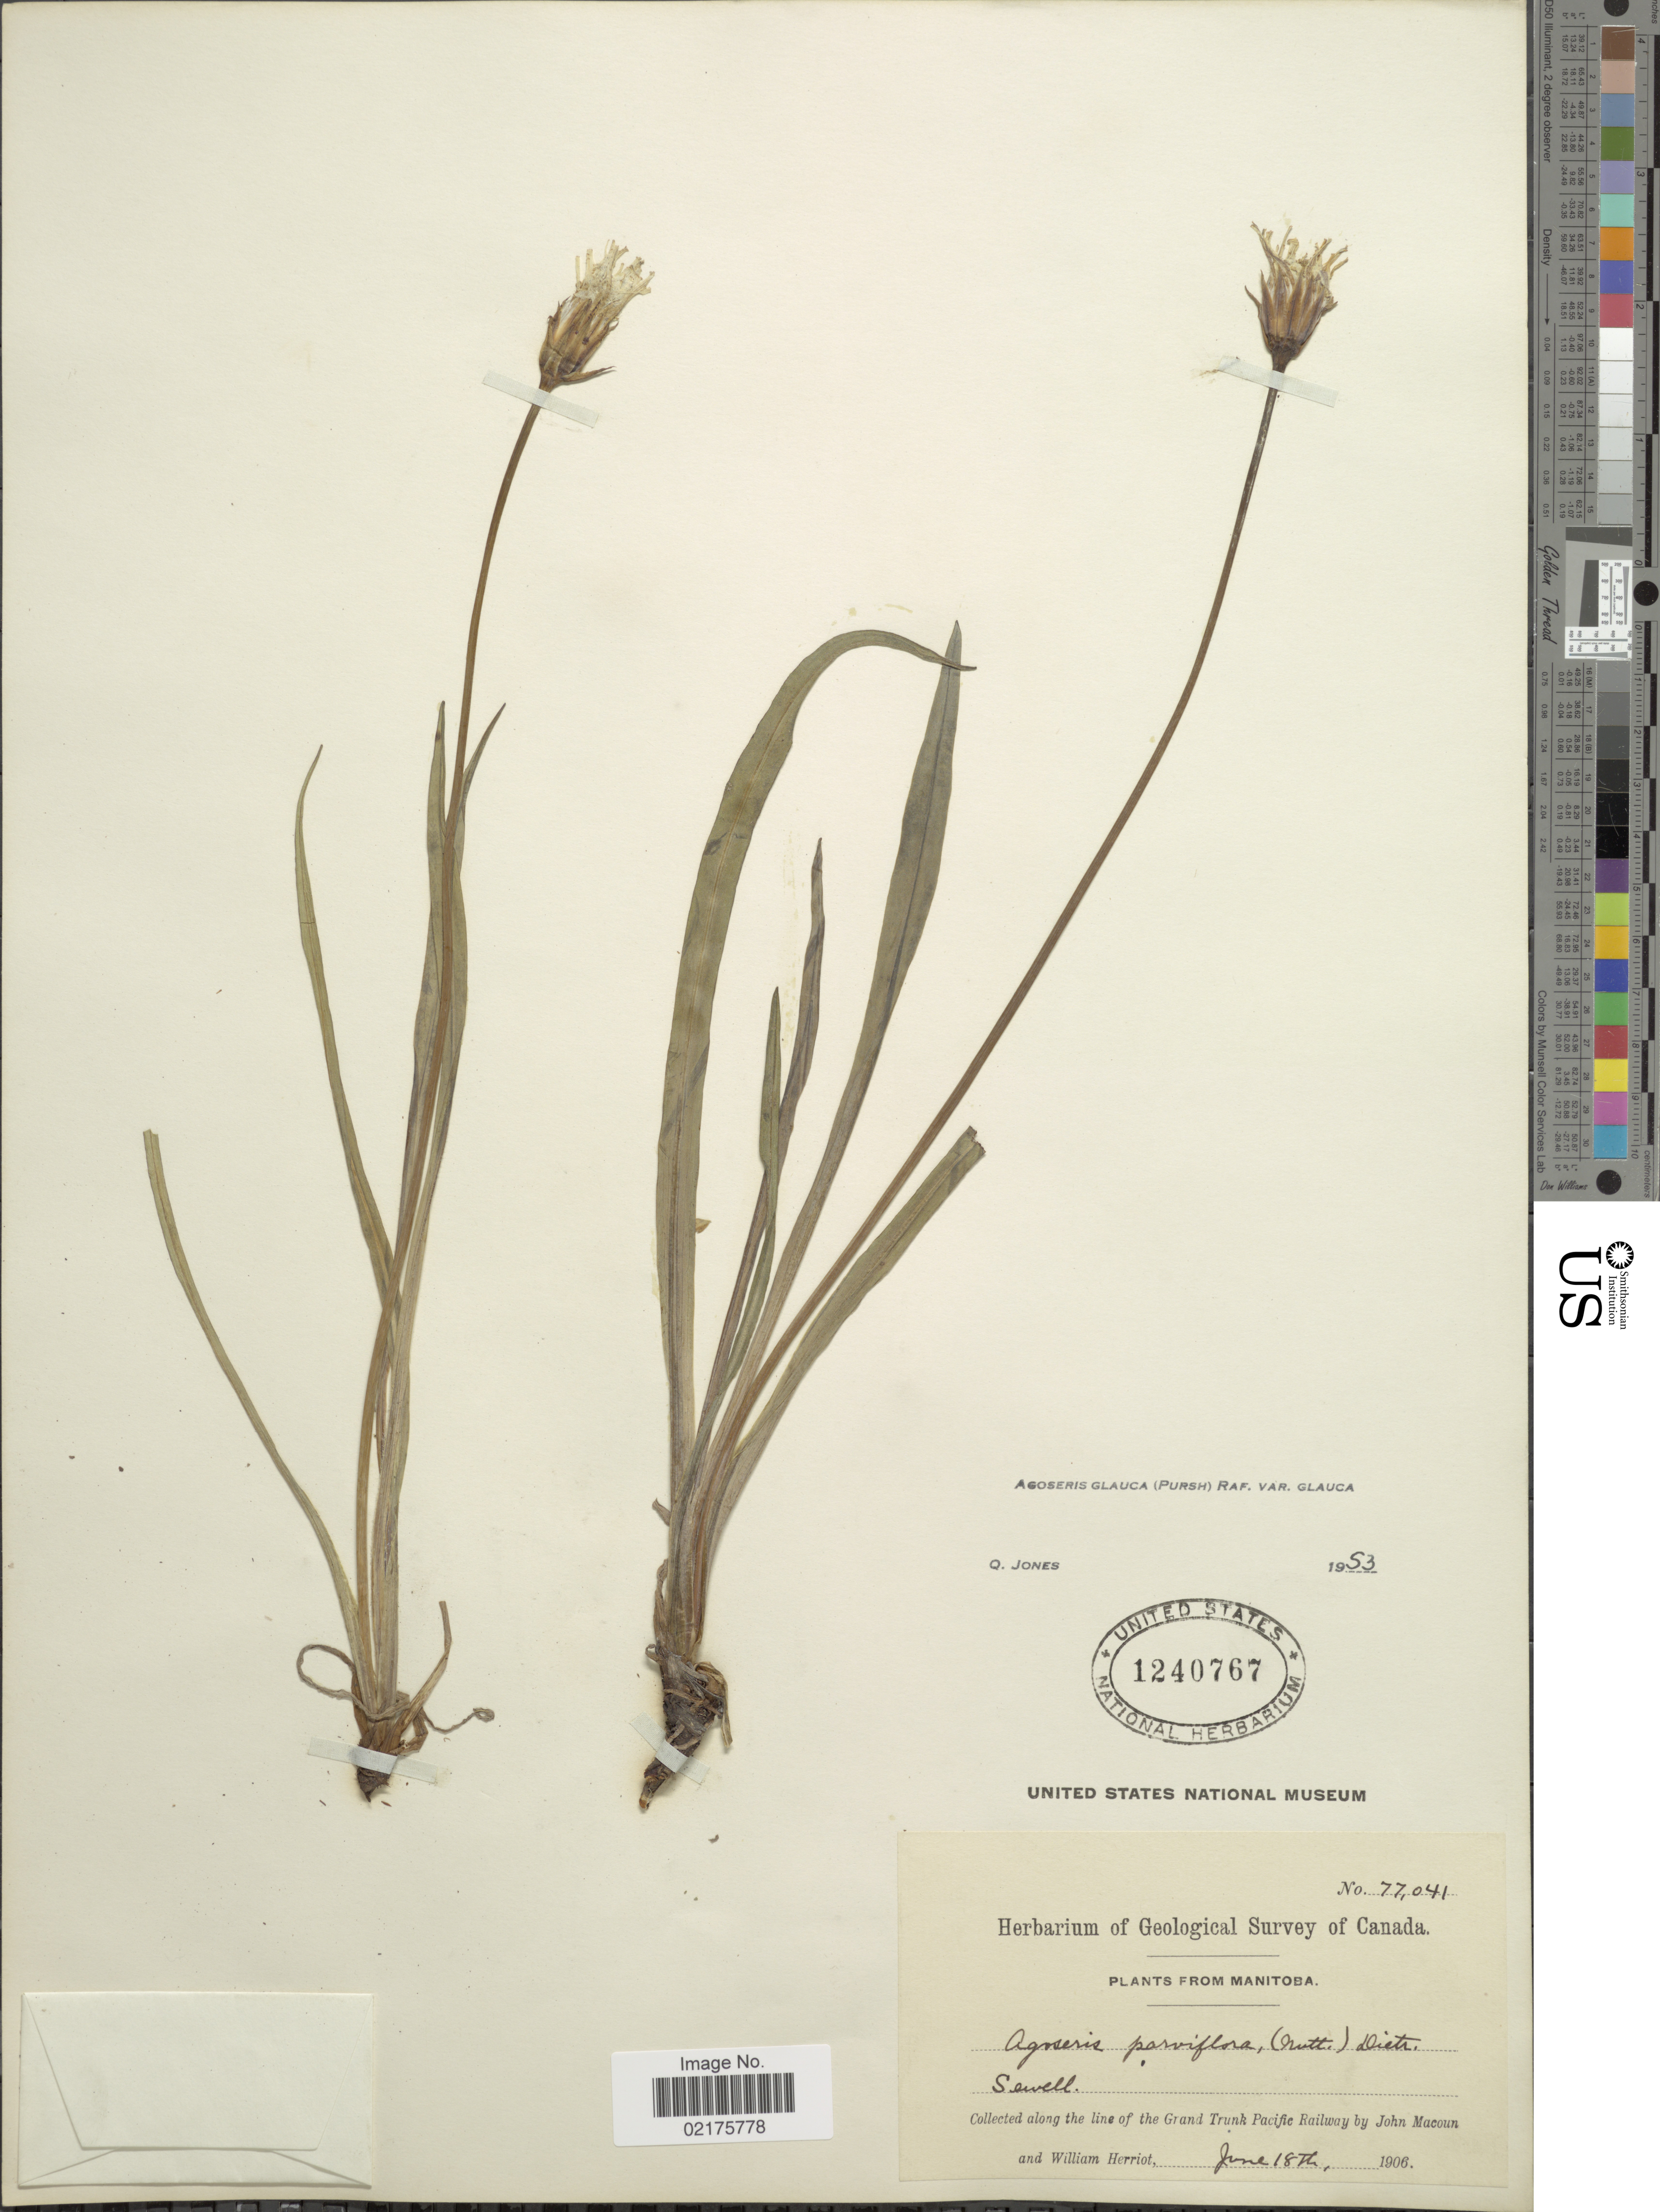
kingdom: Plantae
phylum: Tracheophyta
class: Magnoliopsida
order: Asterales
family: Asteraceae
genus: Agoseris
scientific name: Agoseris glauca var. glauca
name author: (Pursh) Raf.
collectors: J. Macoun & W. Herriot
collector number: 77041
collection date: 1906-06-18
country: Canada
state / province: Manitoba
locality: Sawell, Along the line of the Grand Trunk Pacific Railway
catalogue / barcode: US 1240767